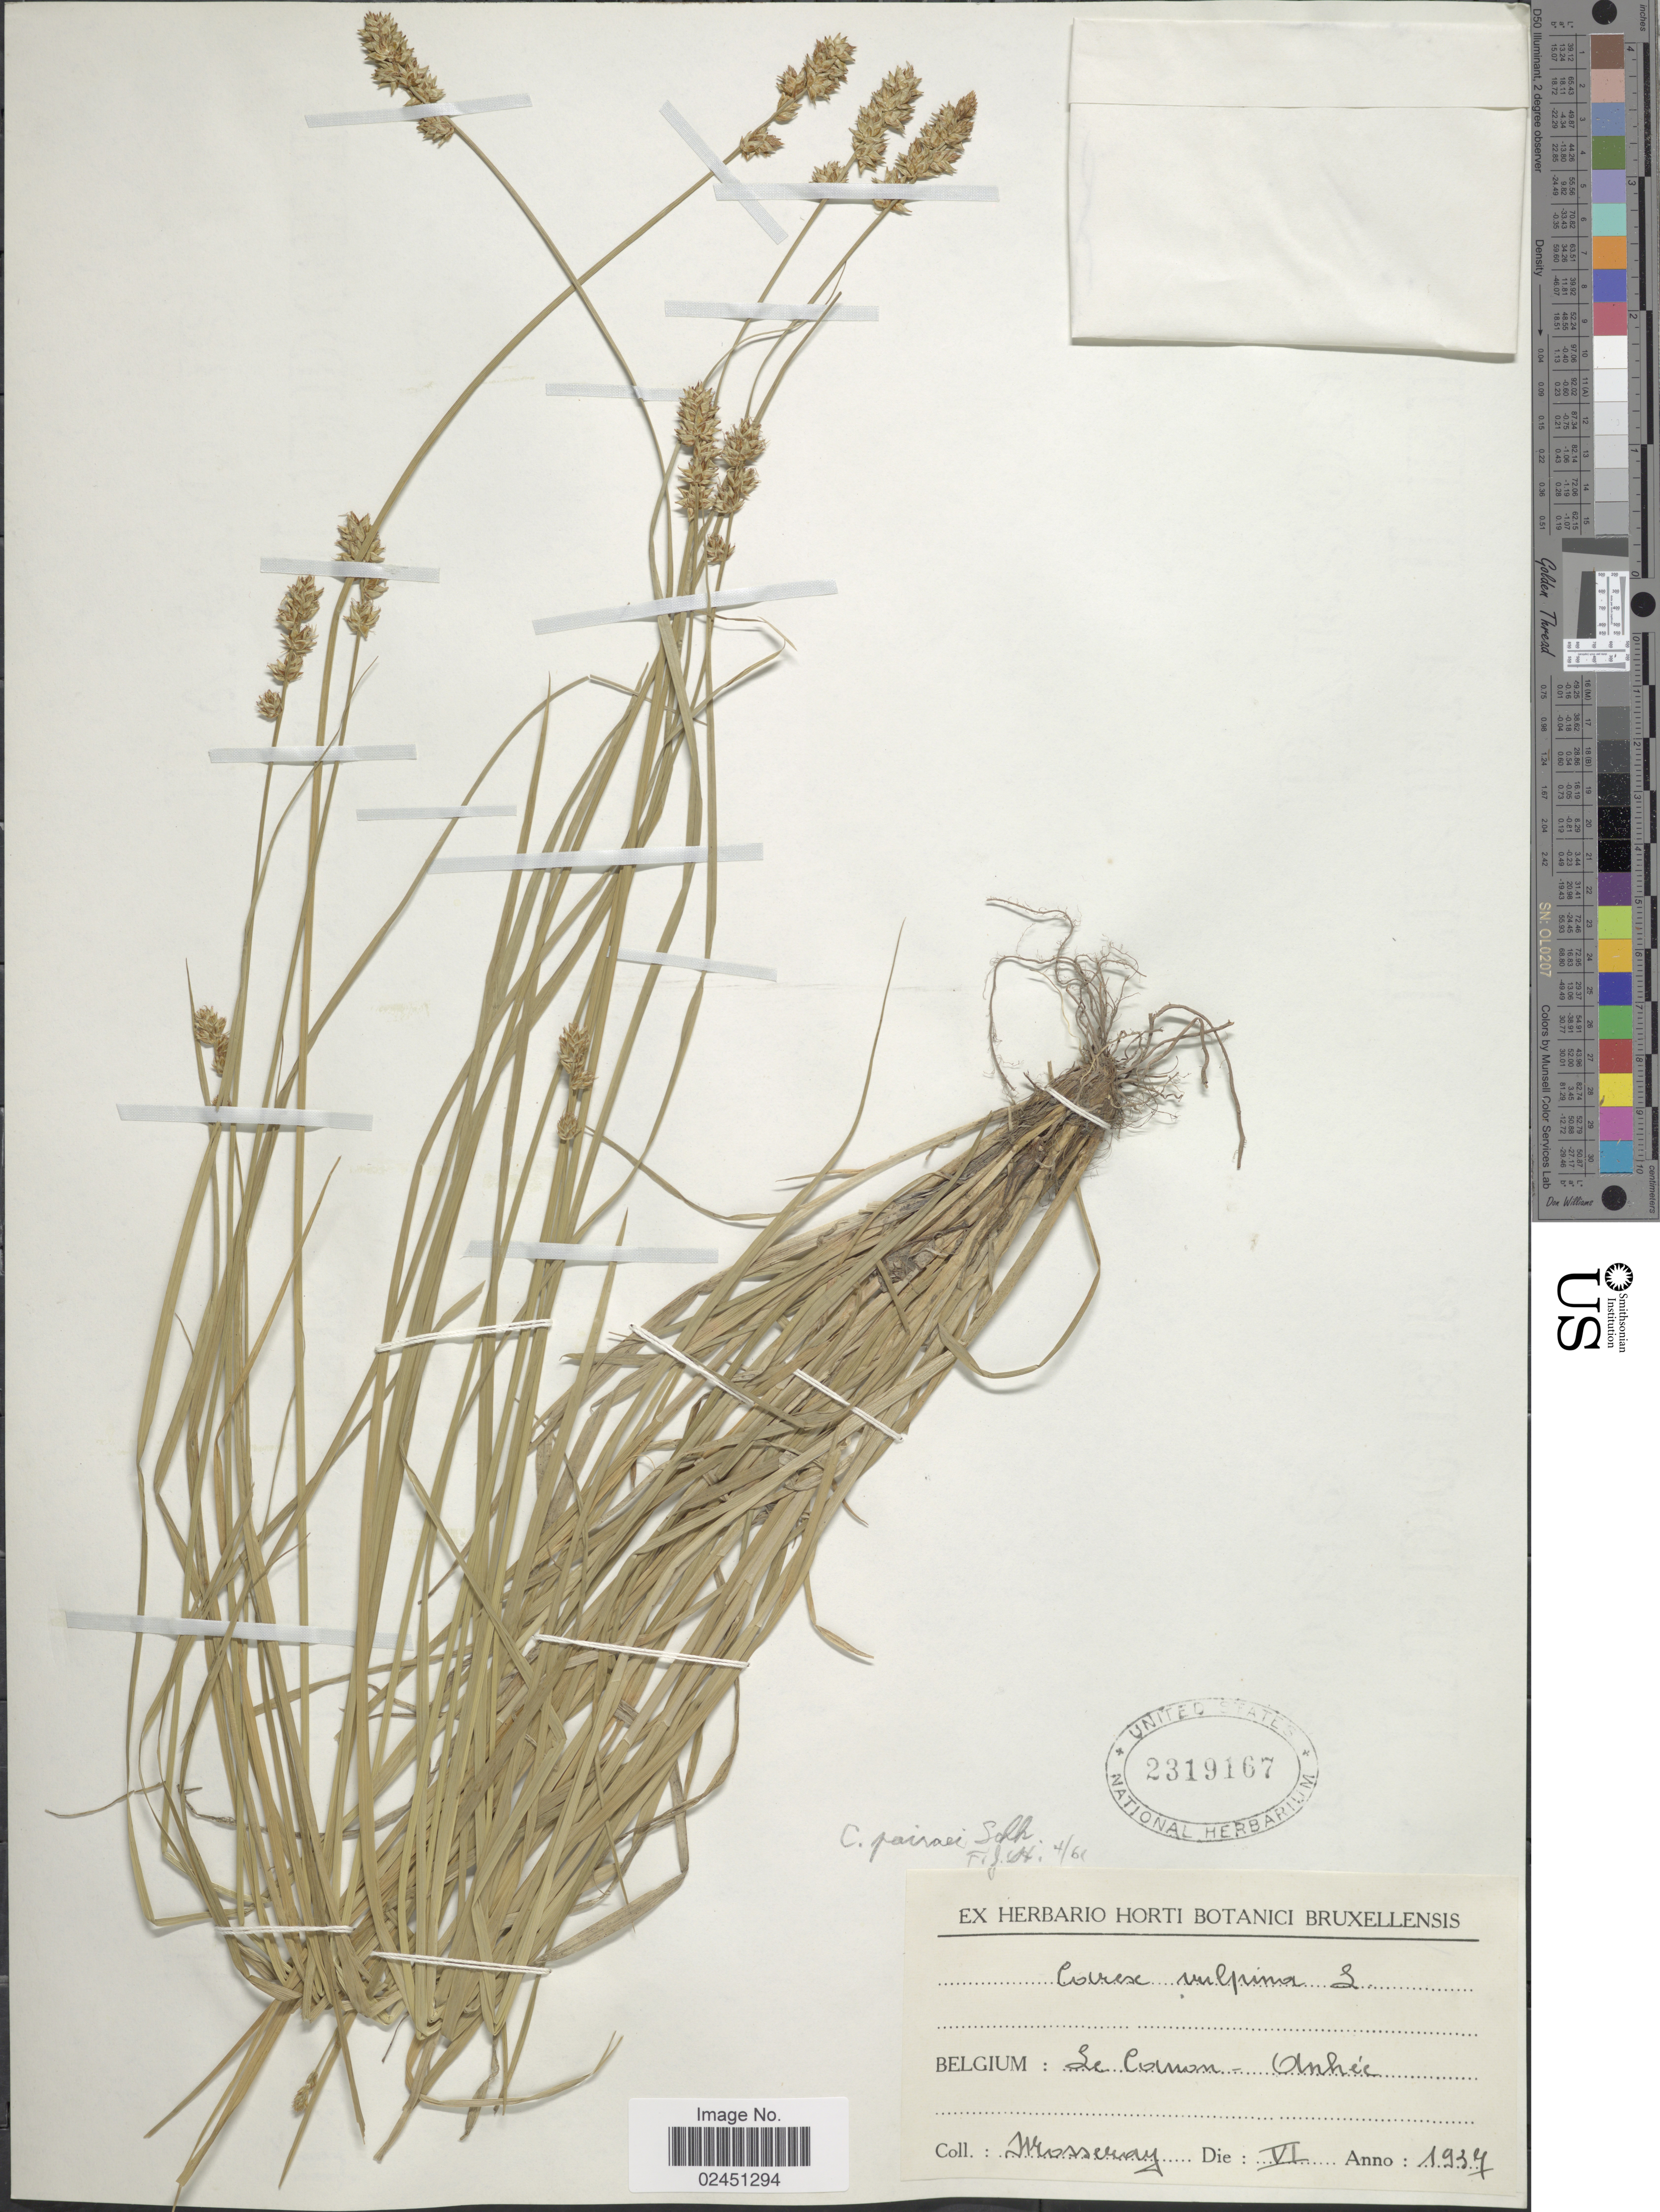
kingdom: Plantae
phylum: Tracheophyta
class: Liliopsida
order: Poales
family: Cyperaceae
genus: Carex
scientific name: Carex pairae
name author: F.W. Schultz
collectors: Mosseray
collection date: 1934-06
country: Belgium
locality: Le Comon- Anhec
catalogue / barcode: US 2319167